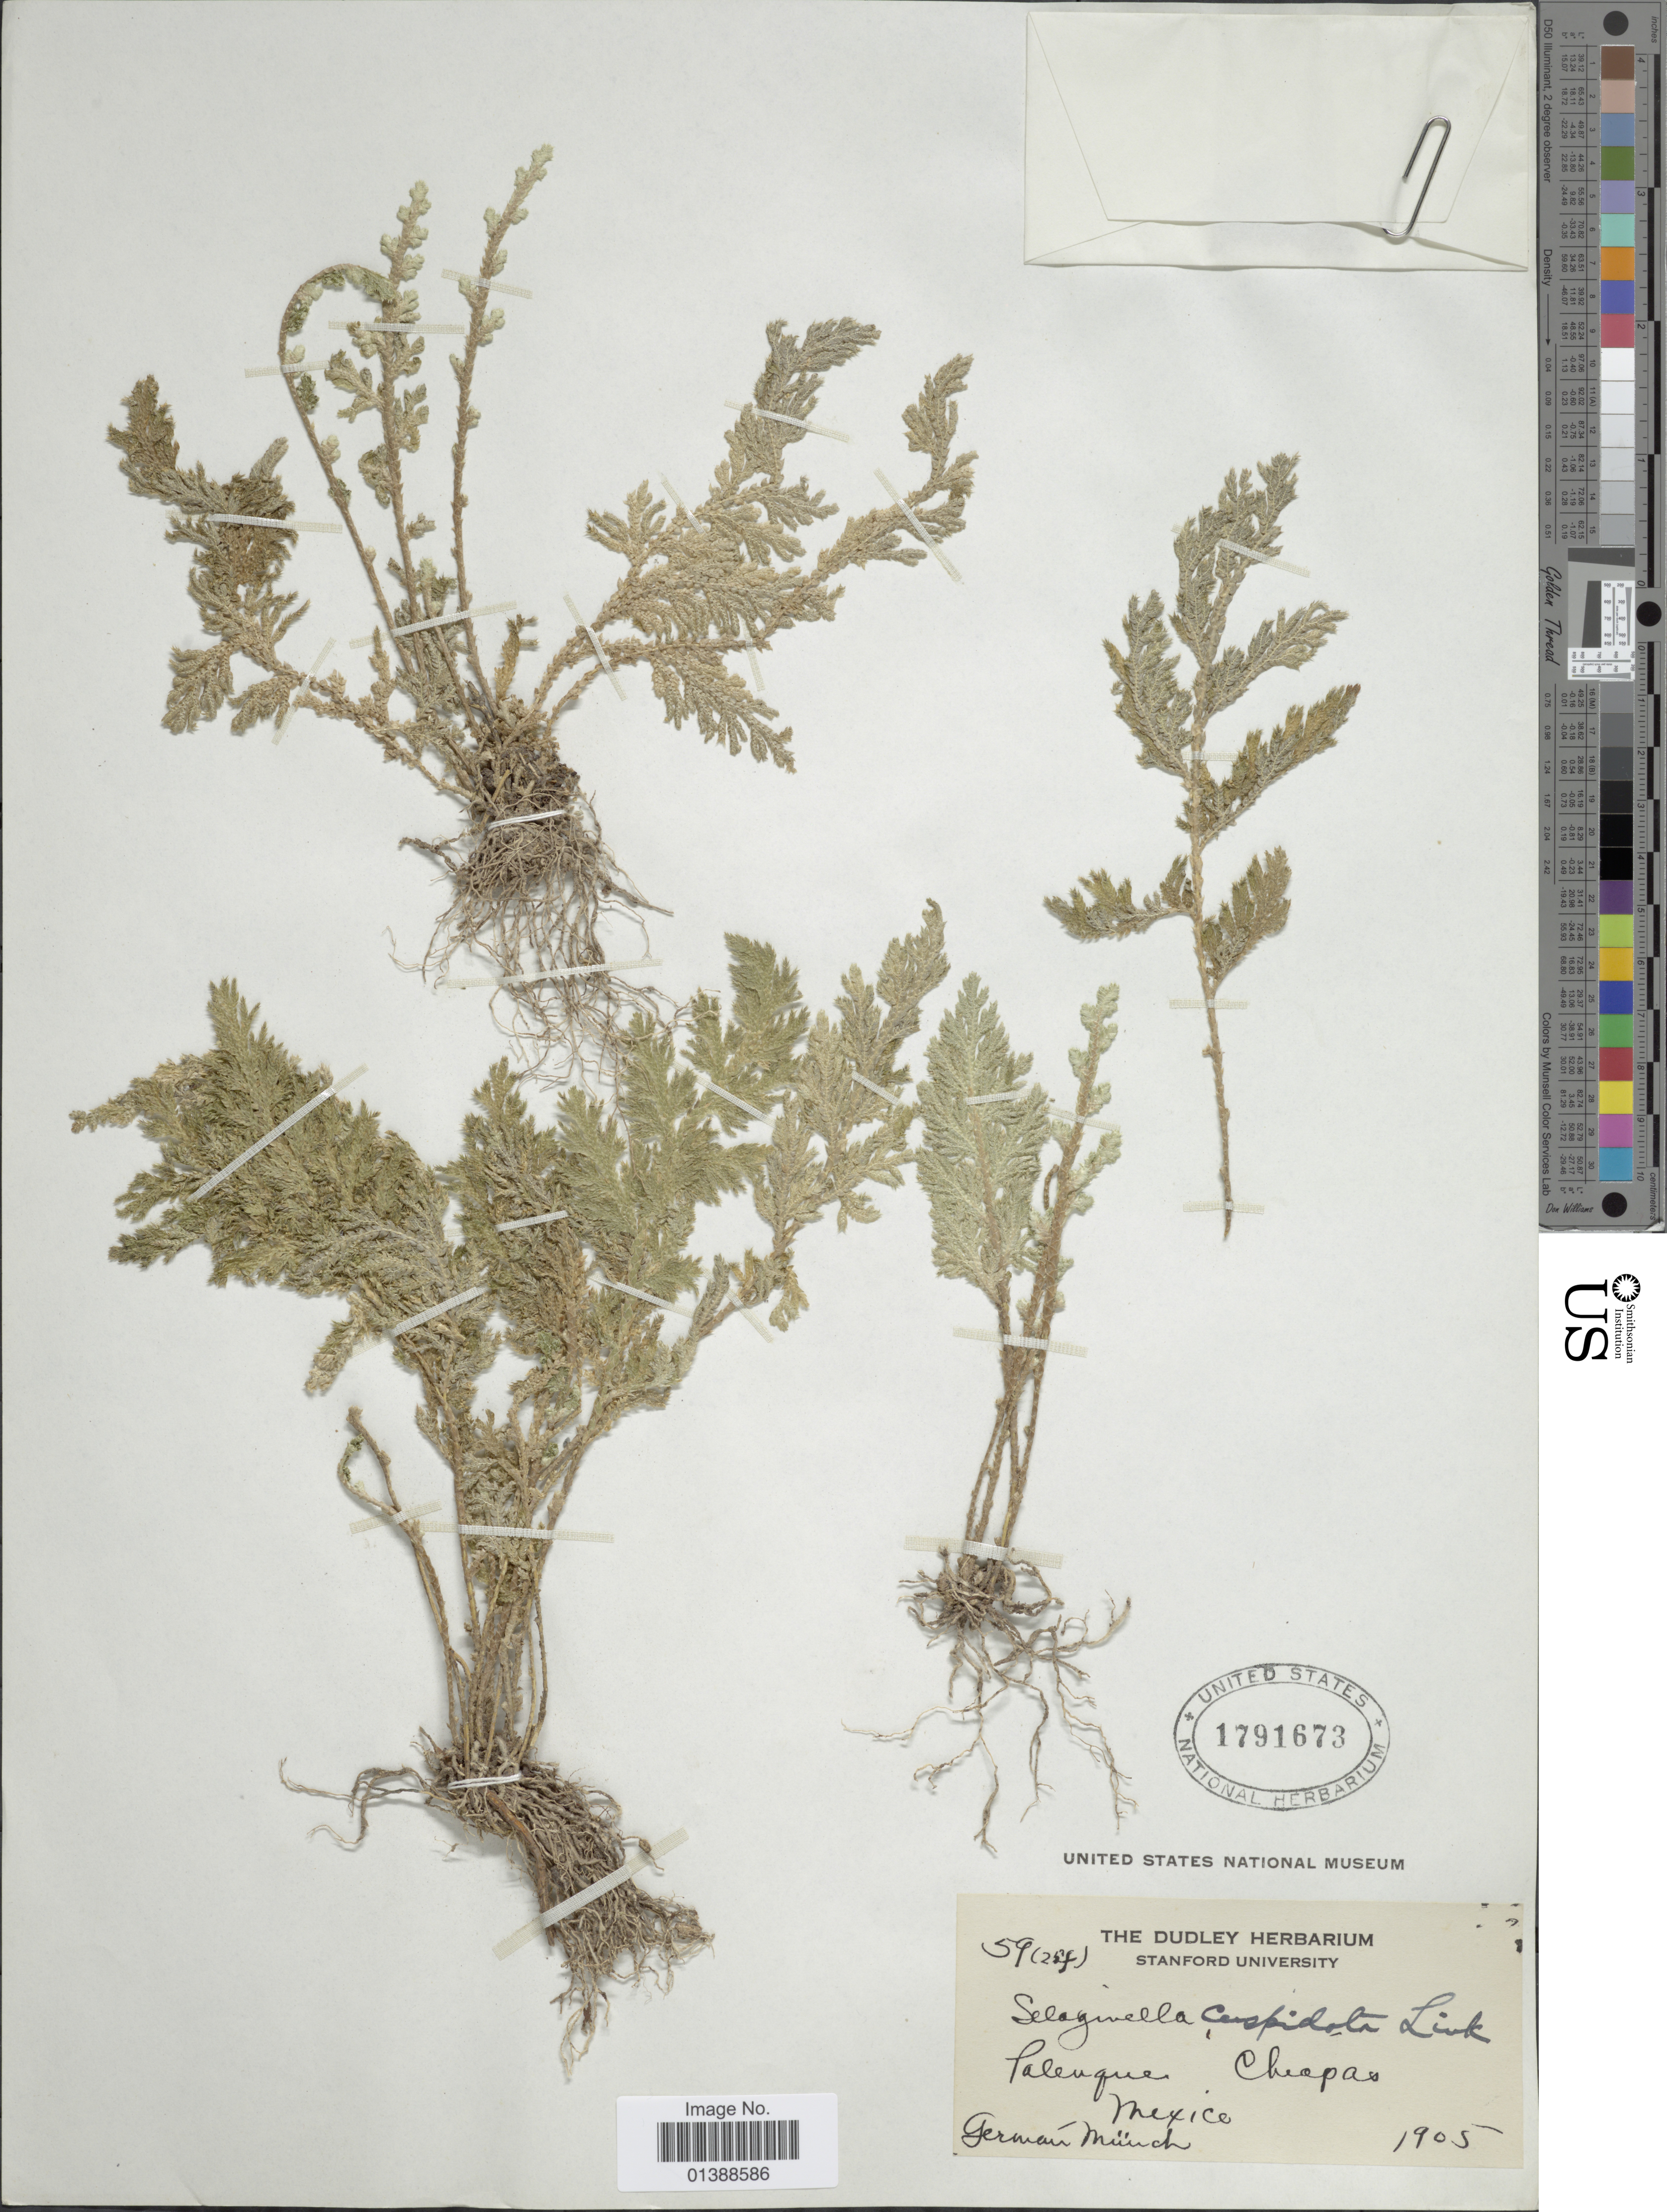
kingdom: Plantae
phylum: Tracheophyta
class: Lycopodiopsida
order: Selaginellales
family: Selaginellaceae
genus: Selaginella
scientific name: Selaginella pallescens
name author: (C. Presl) Spring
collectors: G. Munch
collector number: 59(25F)*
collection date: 1905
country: Mexico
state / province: Chiapas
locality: Palenque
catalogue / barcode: US 1791673